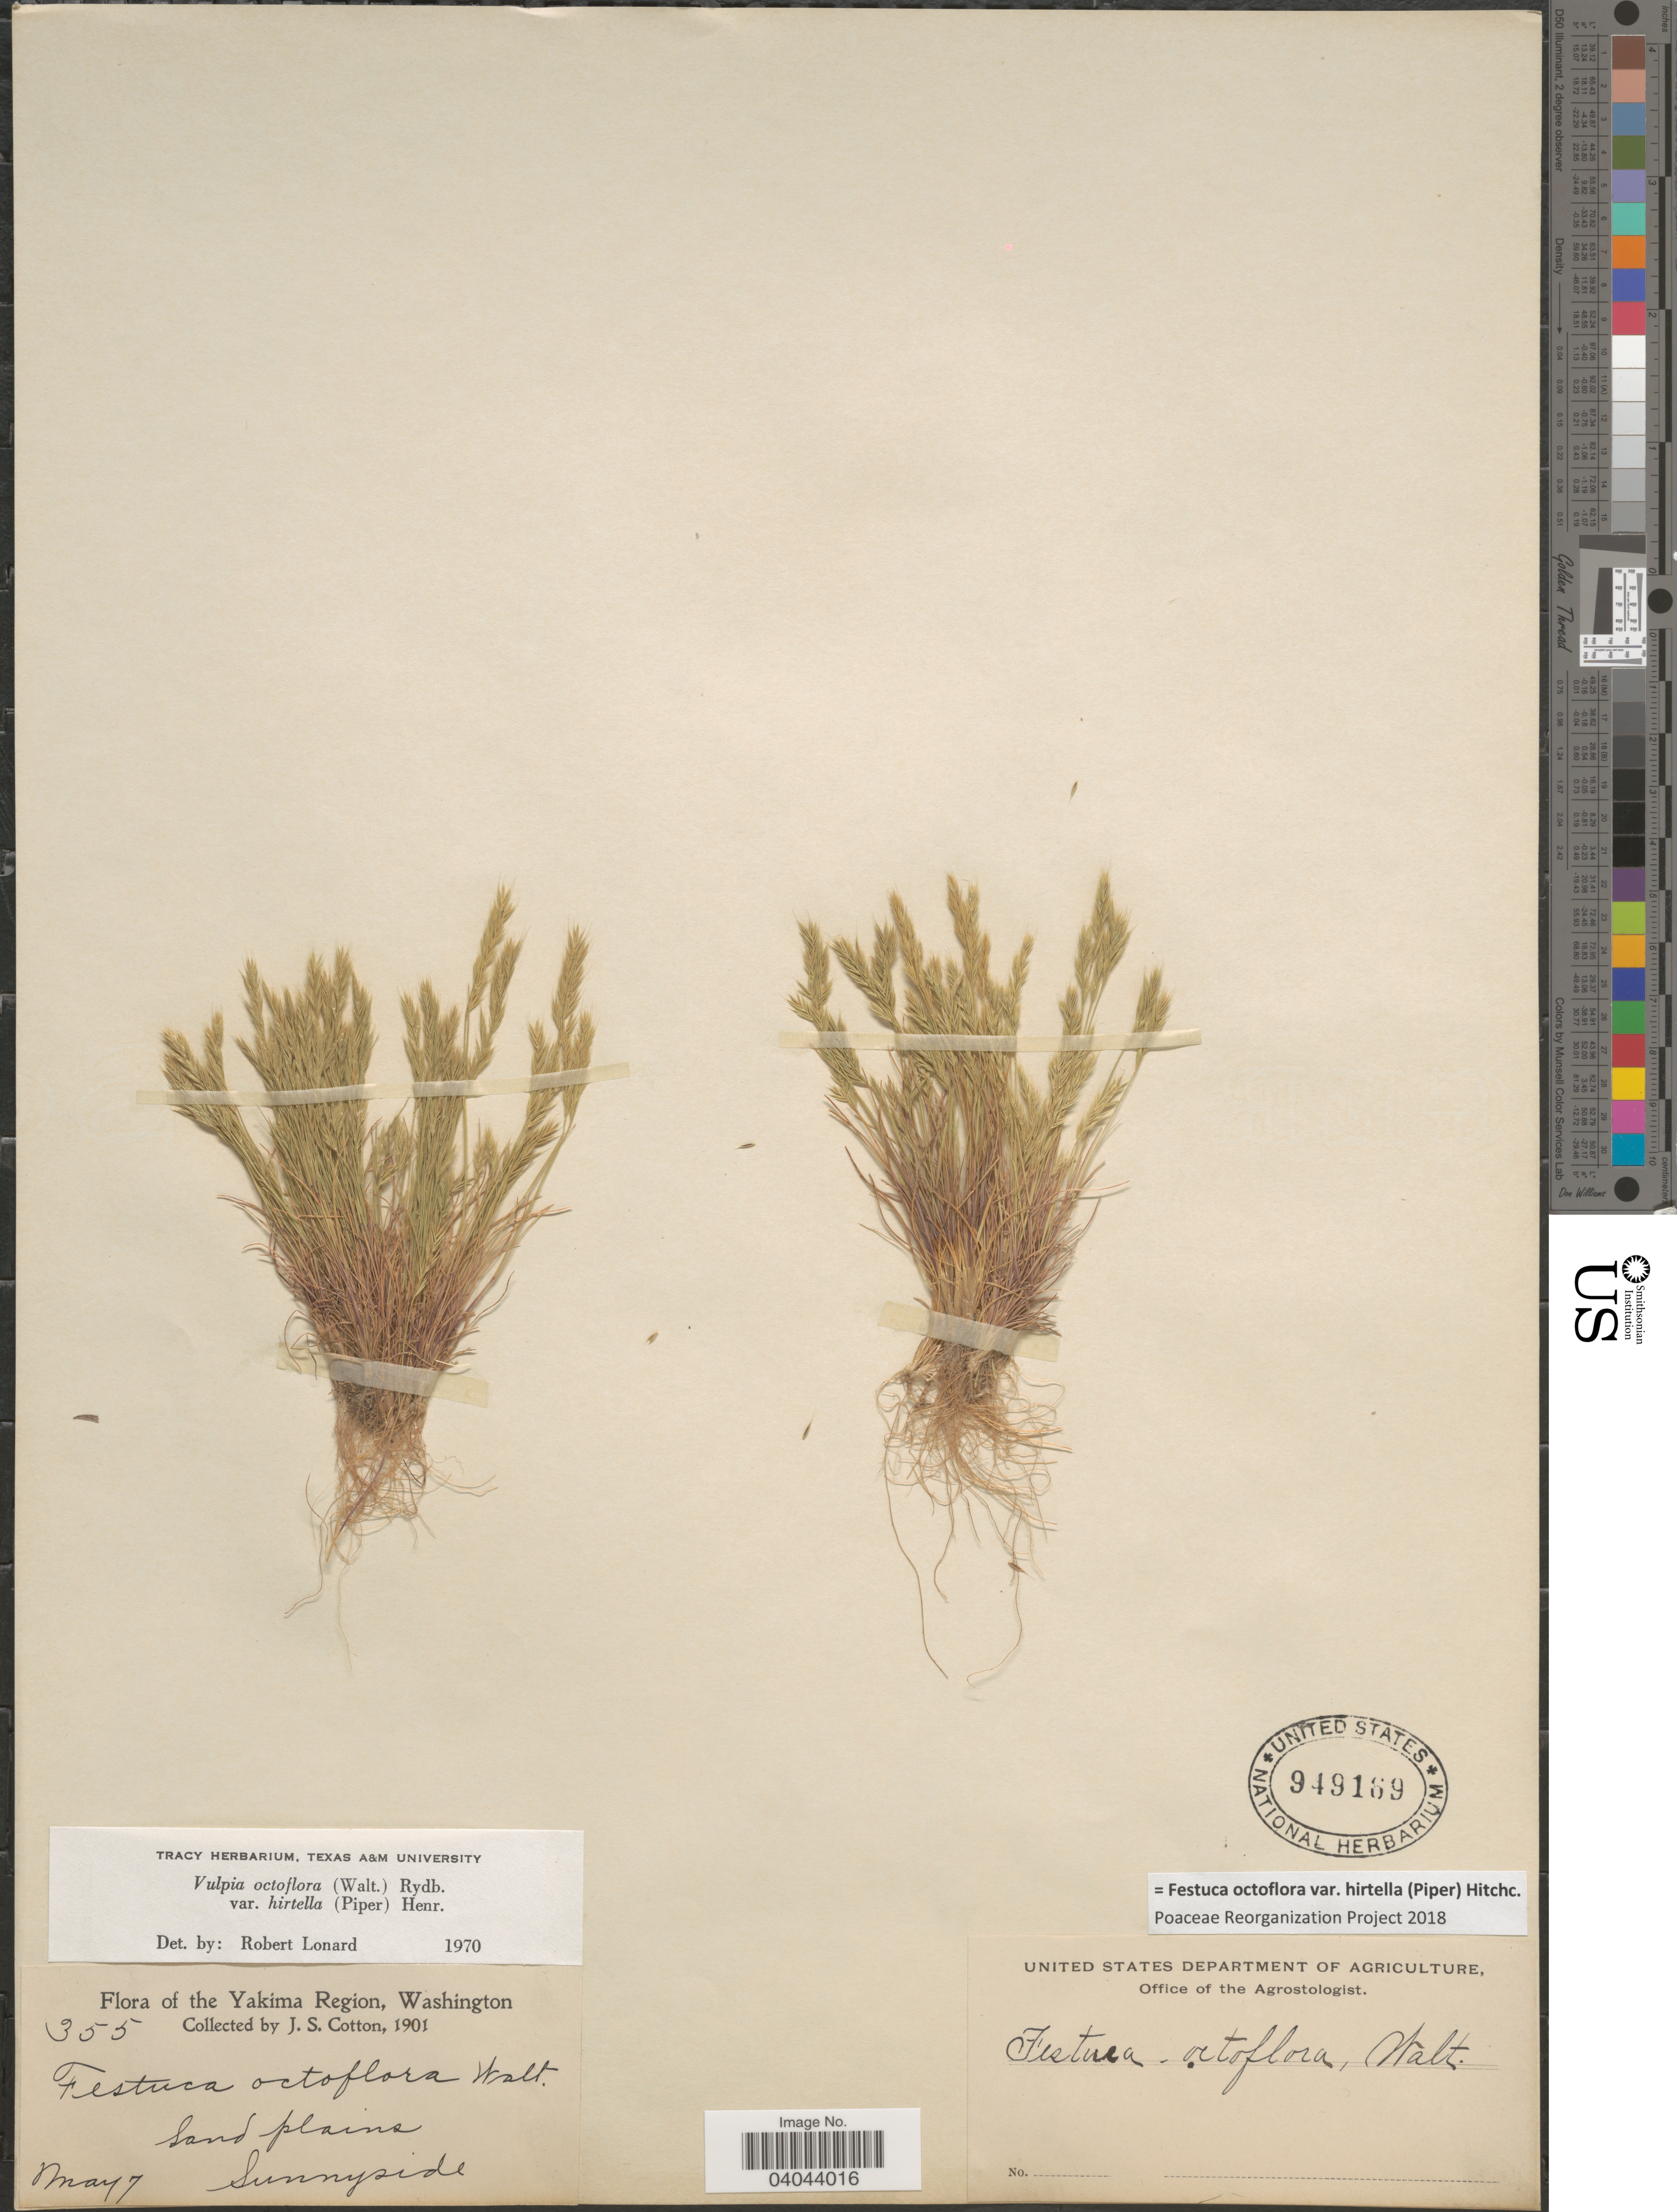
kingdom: Plantae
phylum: Tracheophyta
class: Liliopsida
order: Poales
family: Poaceae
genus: Festuca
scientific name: Festuca octoflora var. hirtella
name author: Piper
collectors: J. S. Cotton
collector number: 355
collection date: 1901-05-07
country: United States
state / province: Washington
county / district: Yakima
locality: The Yakima Region. Sunnyside.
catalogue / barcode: US 949169